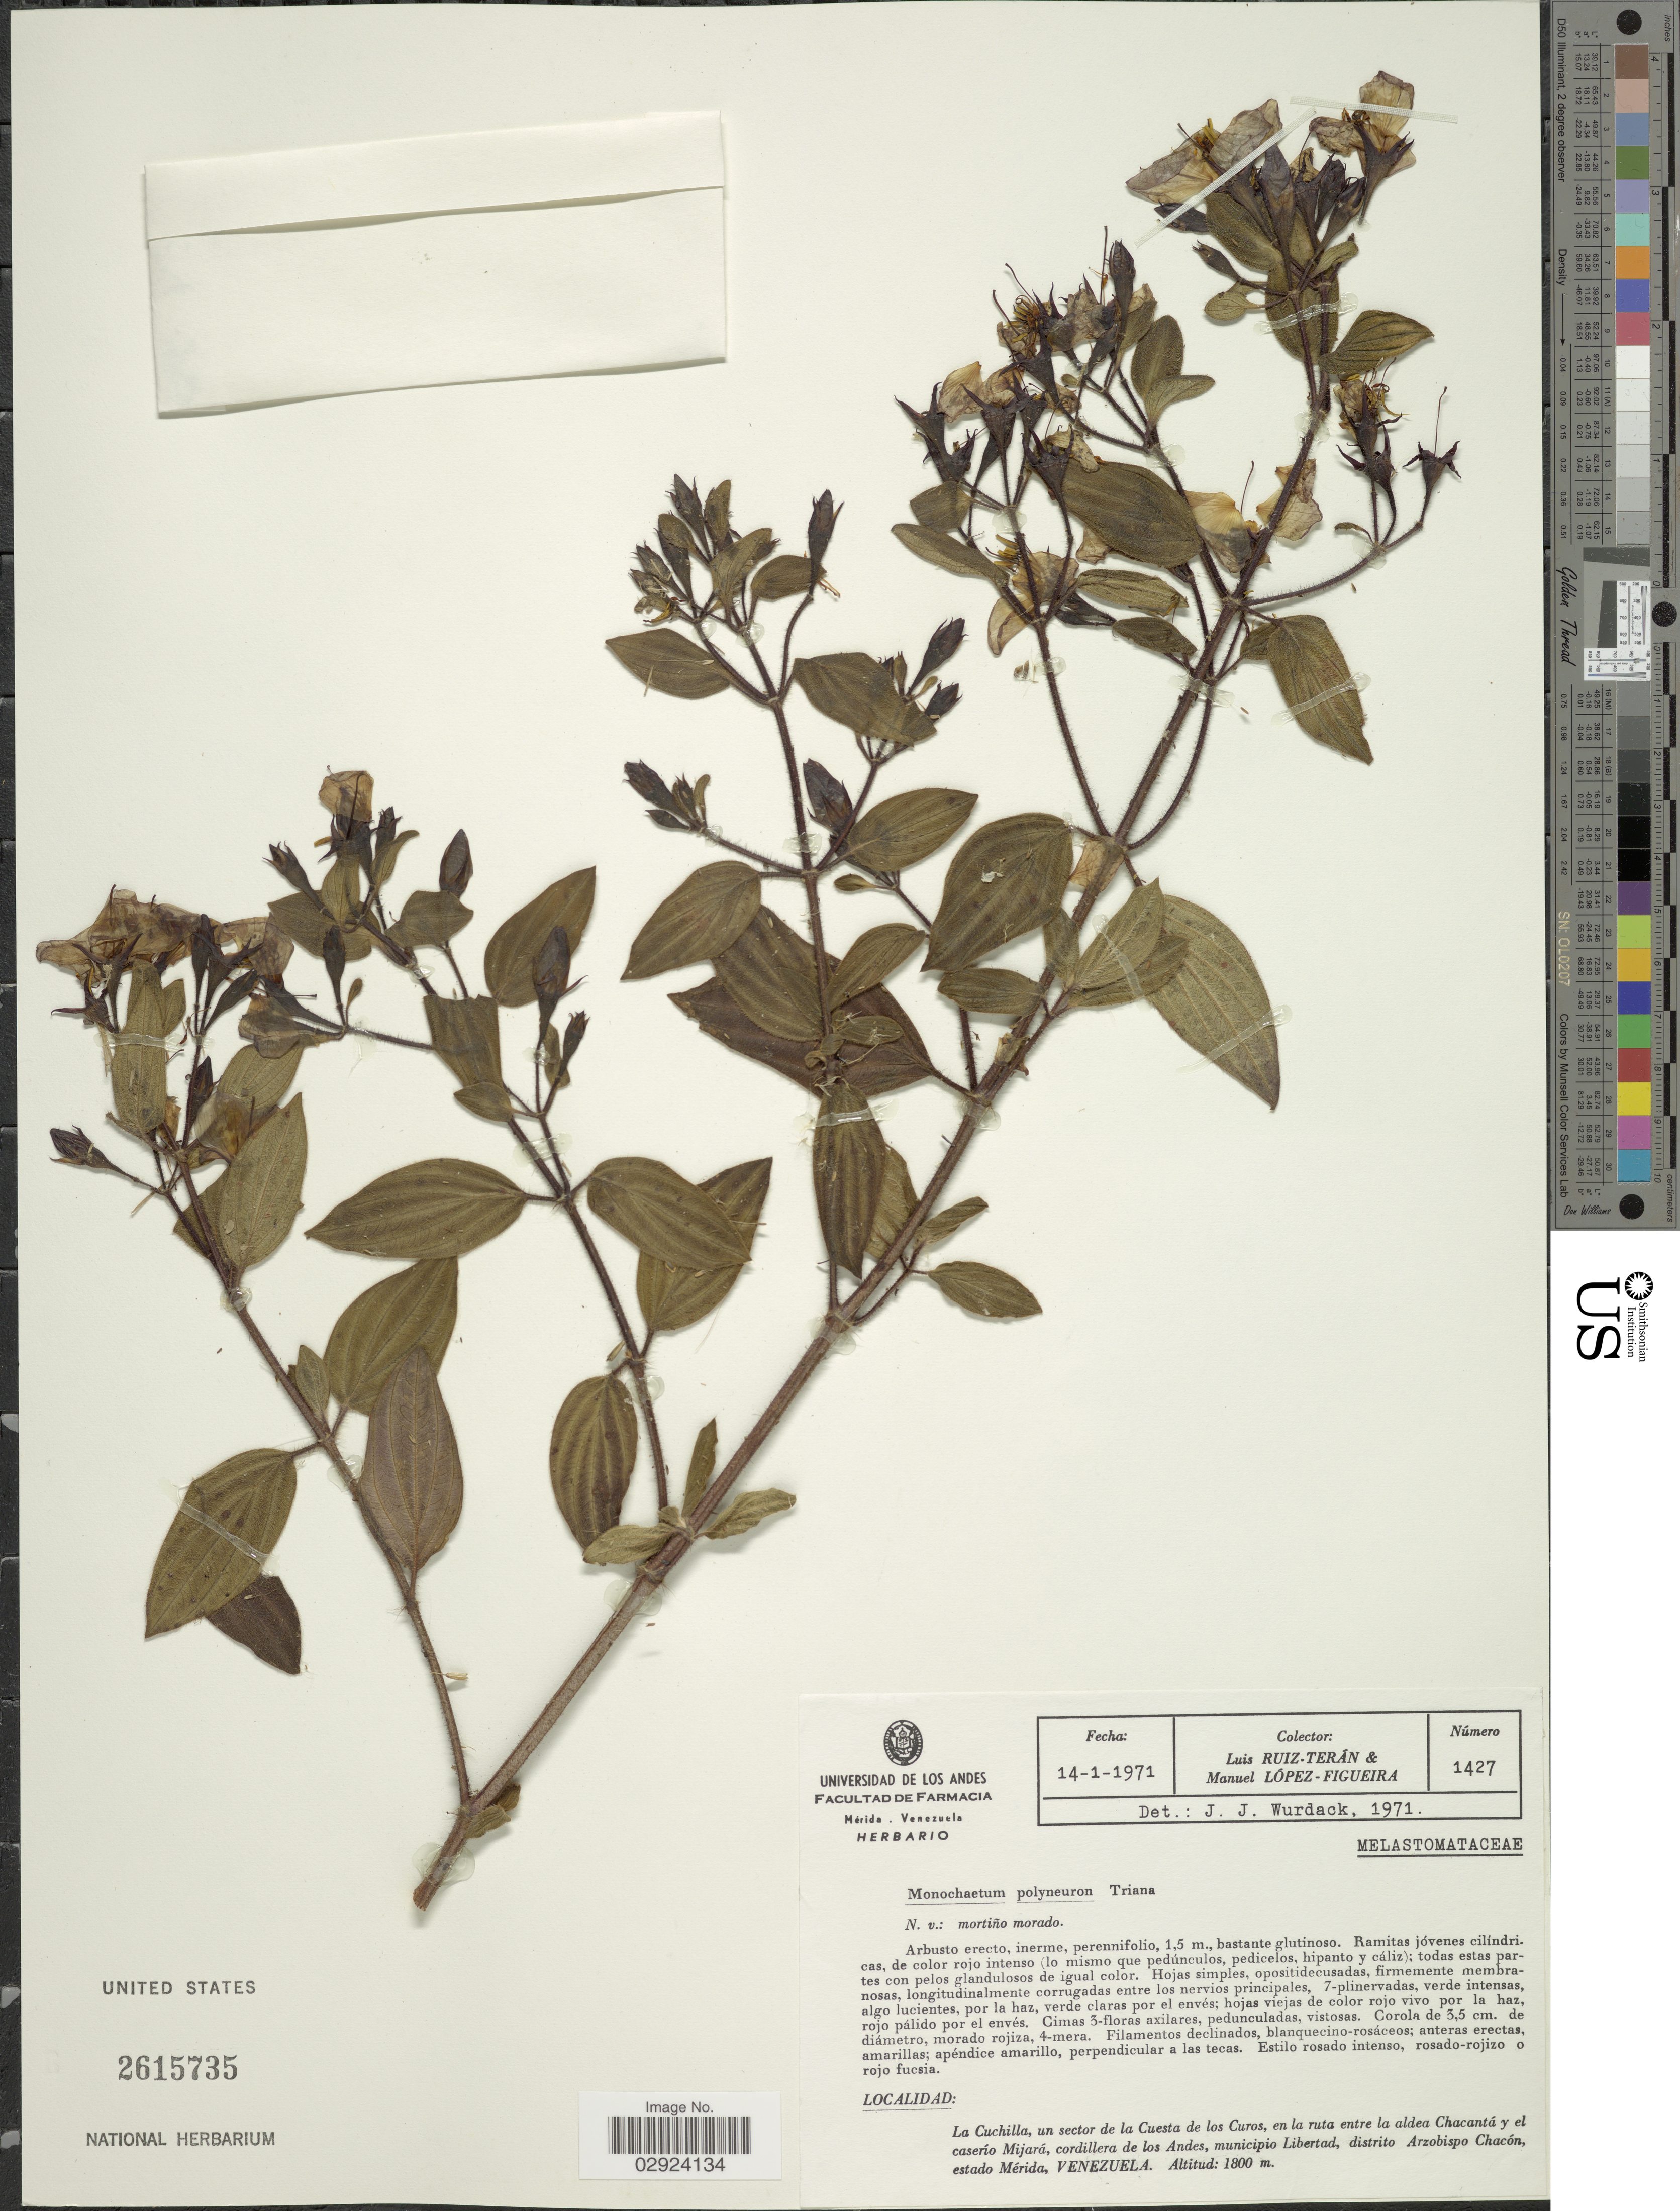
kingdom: Plantae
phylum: Tracheophyta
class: Magnoliopsida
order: Myrtales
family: Melastomataceae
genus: Monochaetum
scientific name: Monochaetum polyneurum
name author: Triana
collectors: L. Teran & M. López Figueiras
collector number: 1427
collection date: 1971-01-14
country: Venezuela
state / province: Mérida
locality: La Cuchilla, un sector de la Cuesta de los Curos, en la ruta entre la aldea Chacantá y el caserío Mijará, cordillera de los Andes, municipio Libertad, distrito Arzobispo Chacón.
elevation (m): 1800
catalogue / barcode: US 2615735